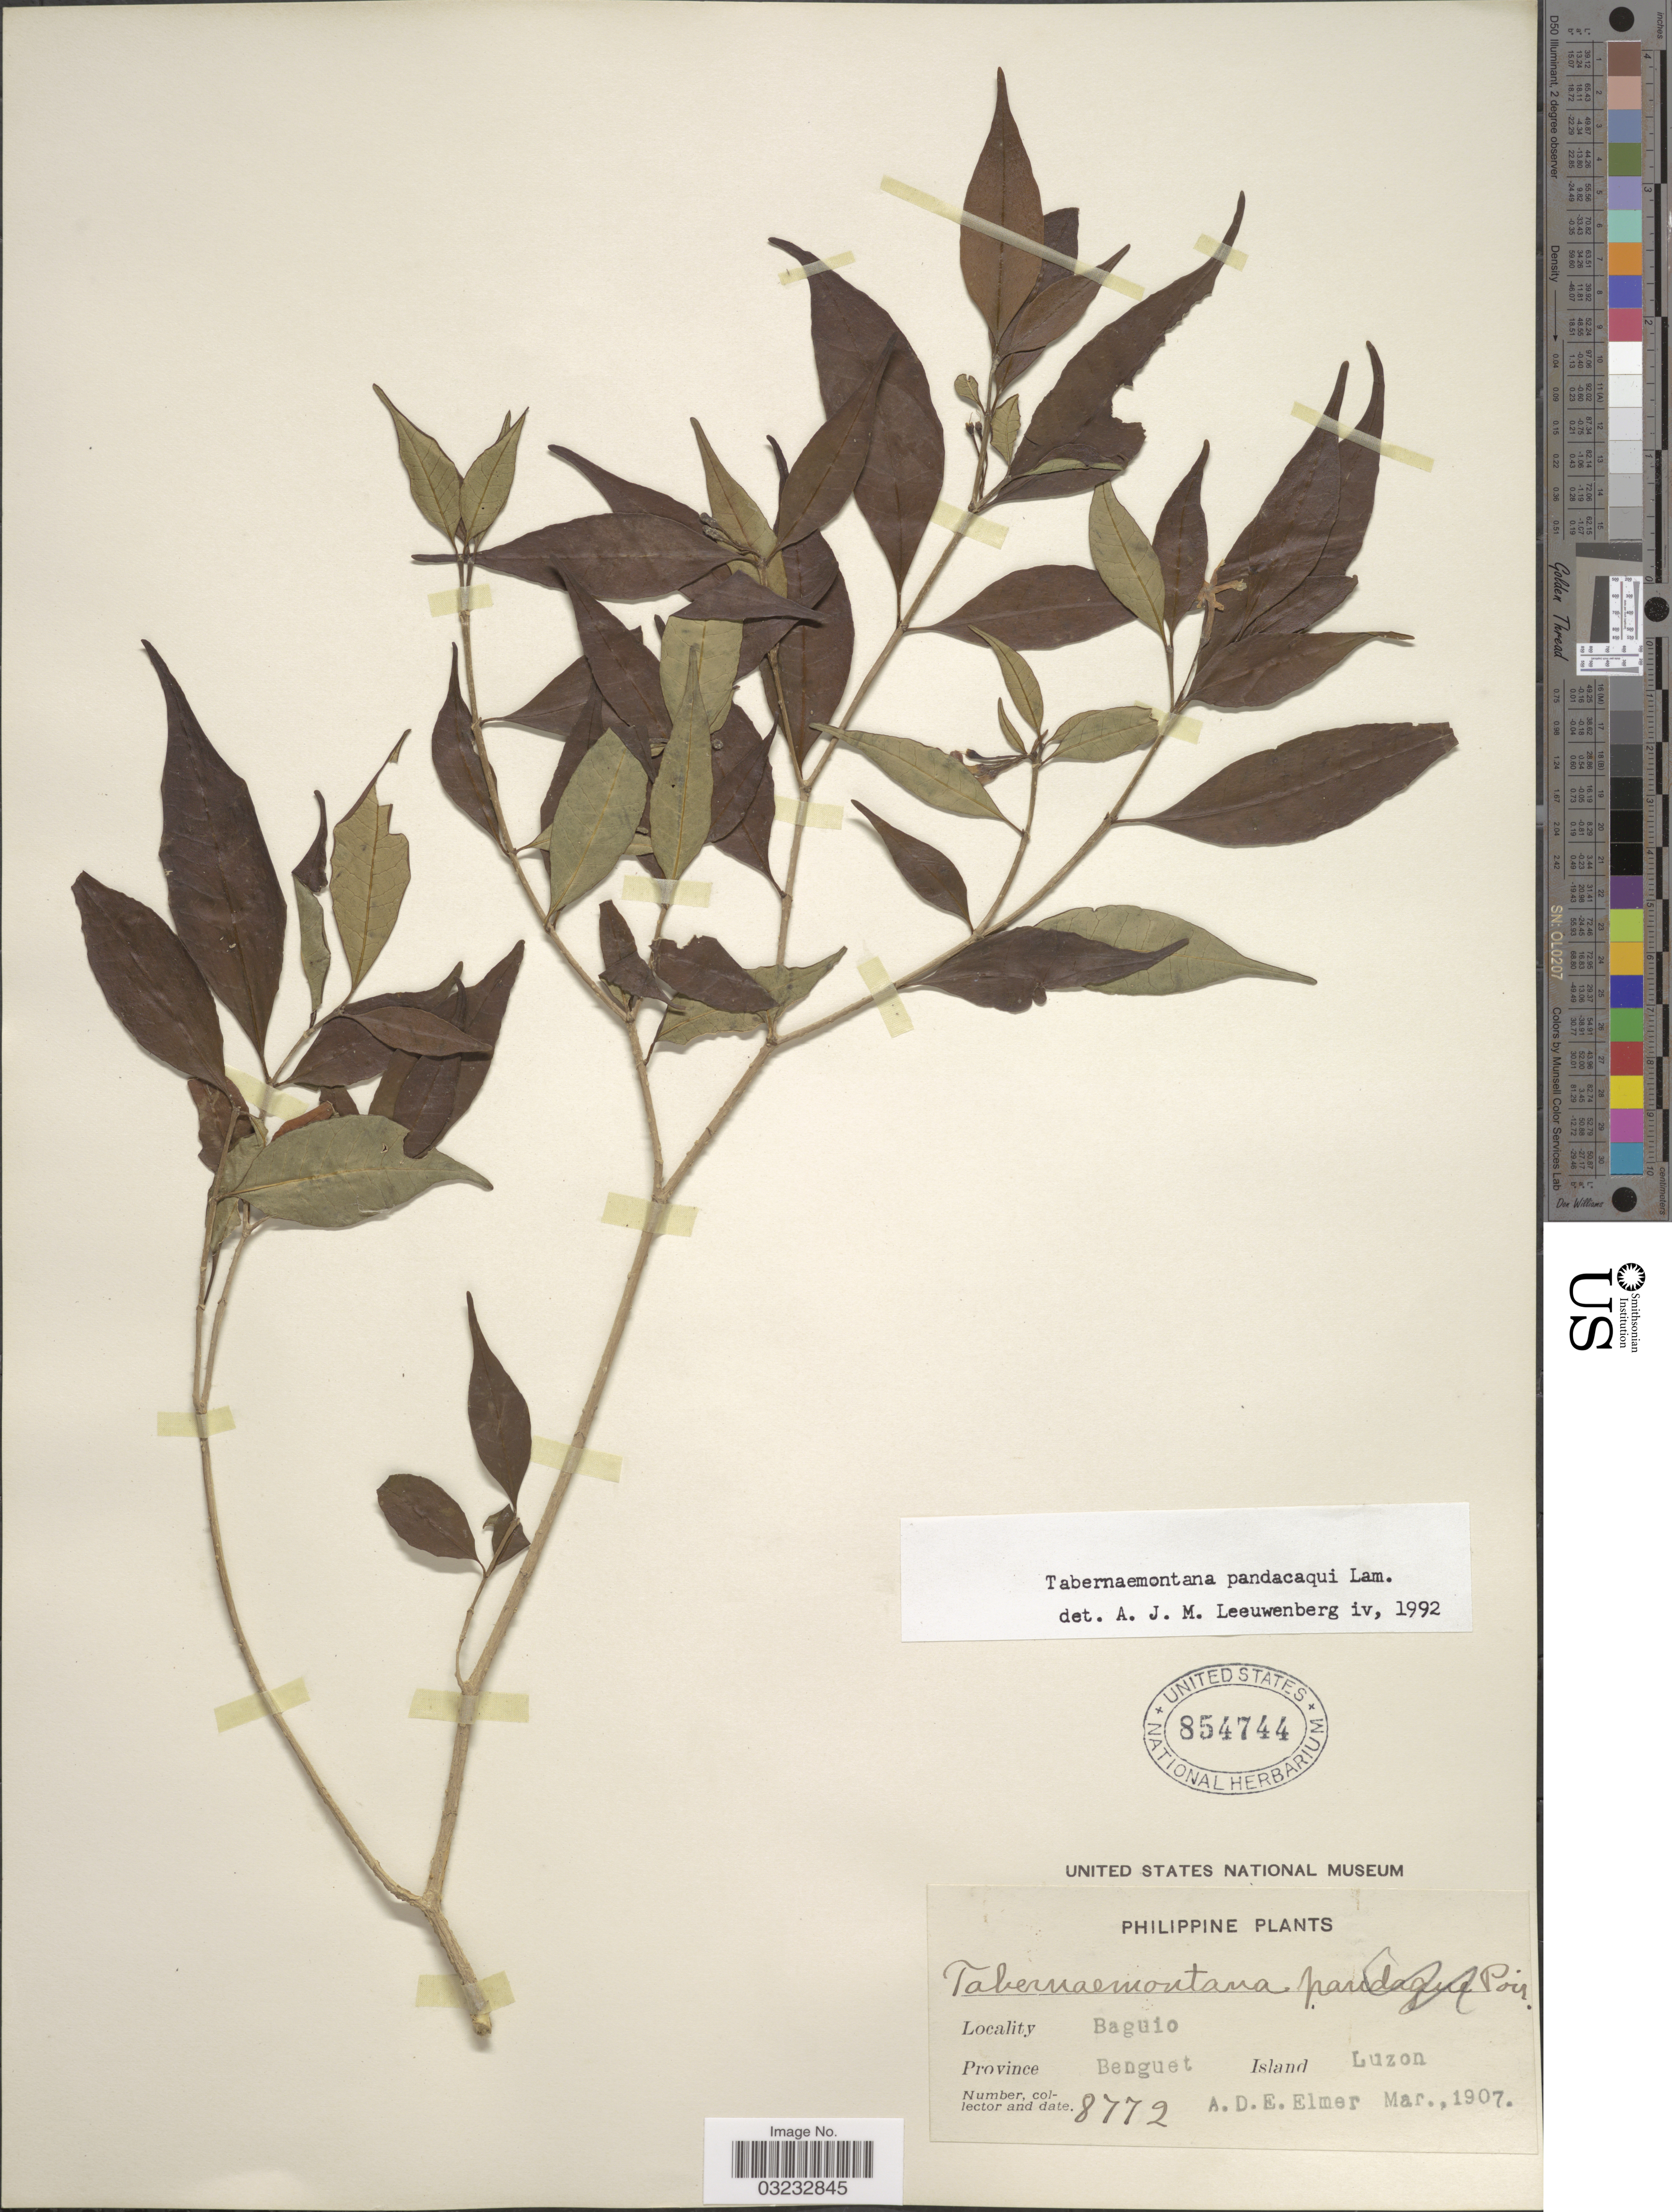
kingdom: Plantae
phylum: Tracheophyta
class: Magnoliopsida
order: Gentianales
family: Apocynaceae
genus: Tabernaemontana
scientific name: Tabernaemontana pandacaqui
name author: Poir.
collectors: A. D. E. Elmer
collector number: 8772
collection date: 1907-03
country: Philippines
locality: Baguio, Province Benguet, Island Luzon.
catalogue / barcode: US 854744